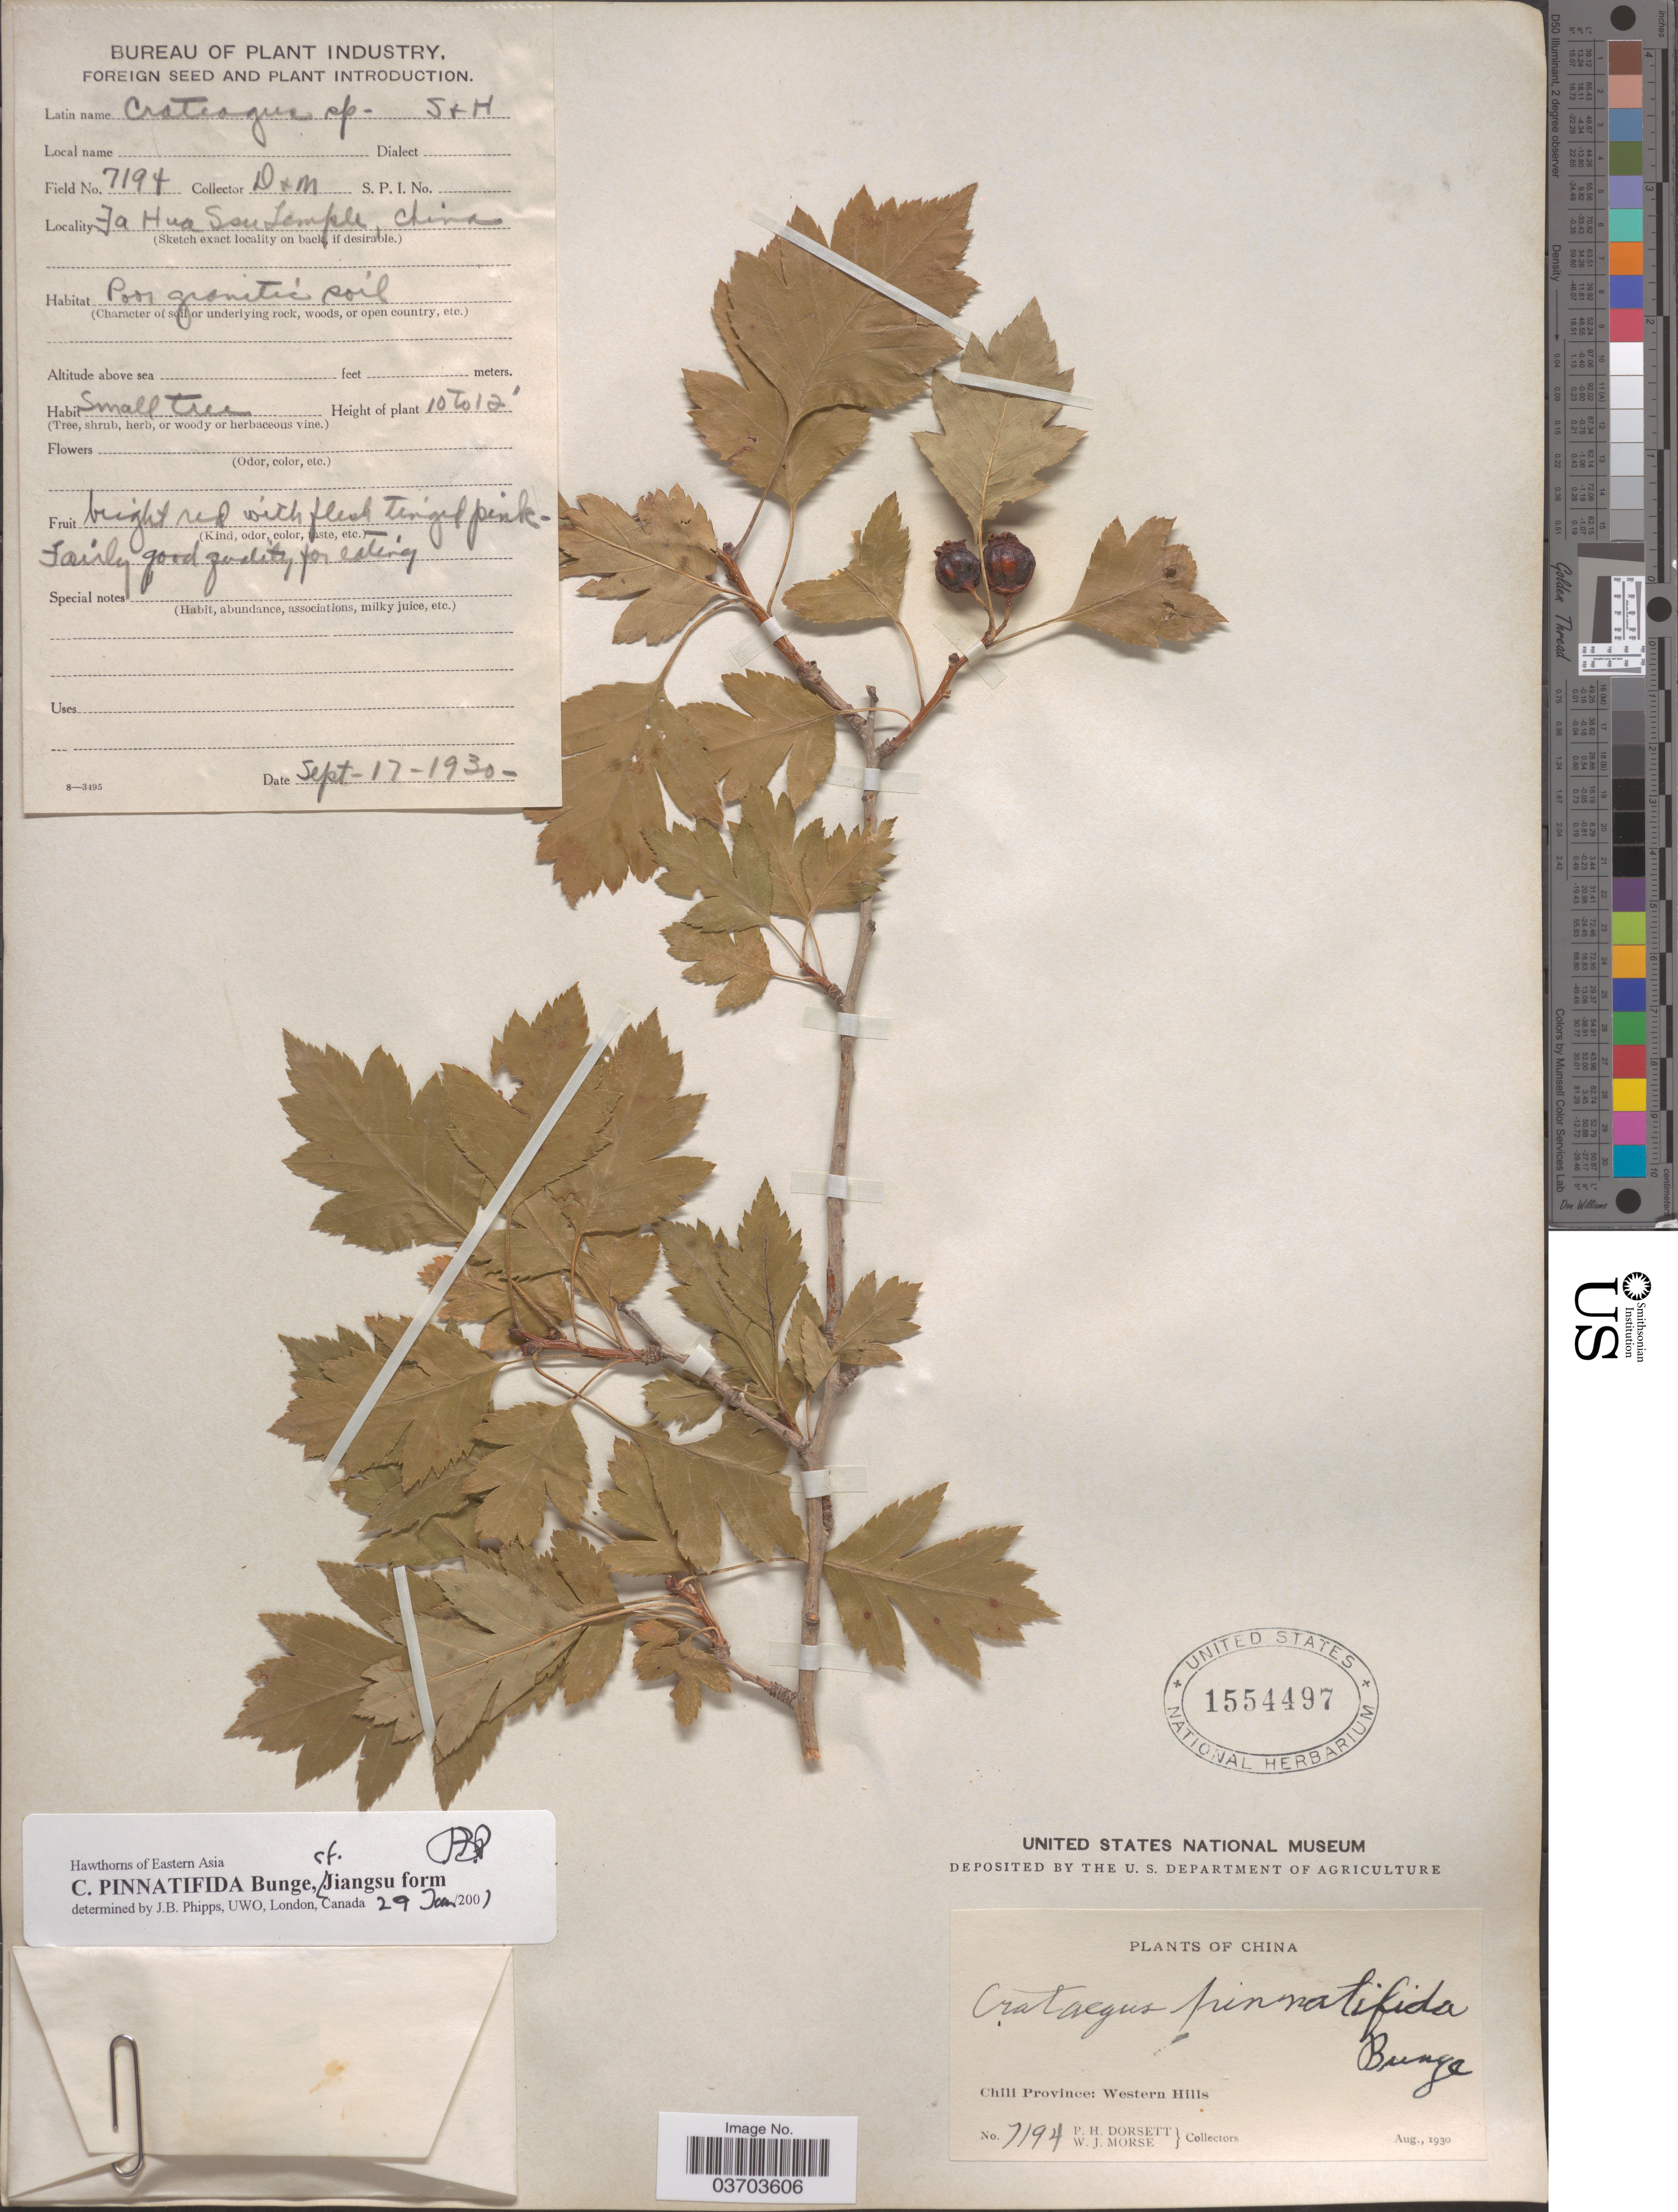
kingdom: Plantae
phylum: Tracheophyta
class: Magnoliopsida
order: Rosales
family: Rosaceae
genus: Crataegus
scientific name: Crataegus pinnatifida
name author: Bunge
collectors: P. H. Dorsett & W. J. Morse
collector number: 7194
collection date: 1930-09-17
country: China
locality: Chili Province: Western Hills. Fa Hua Ssu [interpreted] Temple.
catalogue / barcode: US 1554497